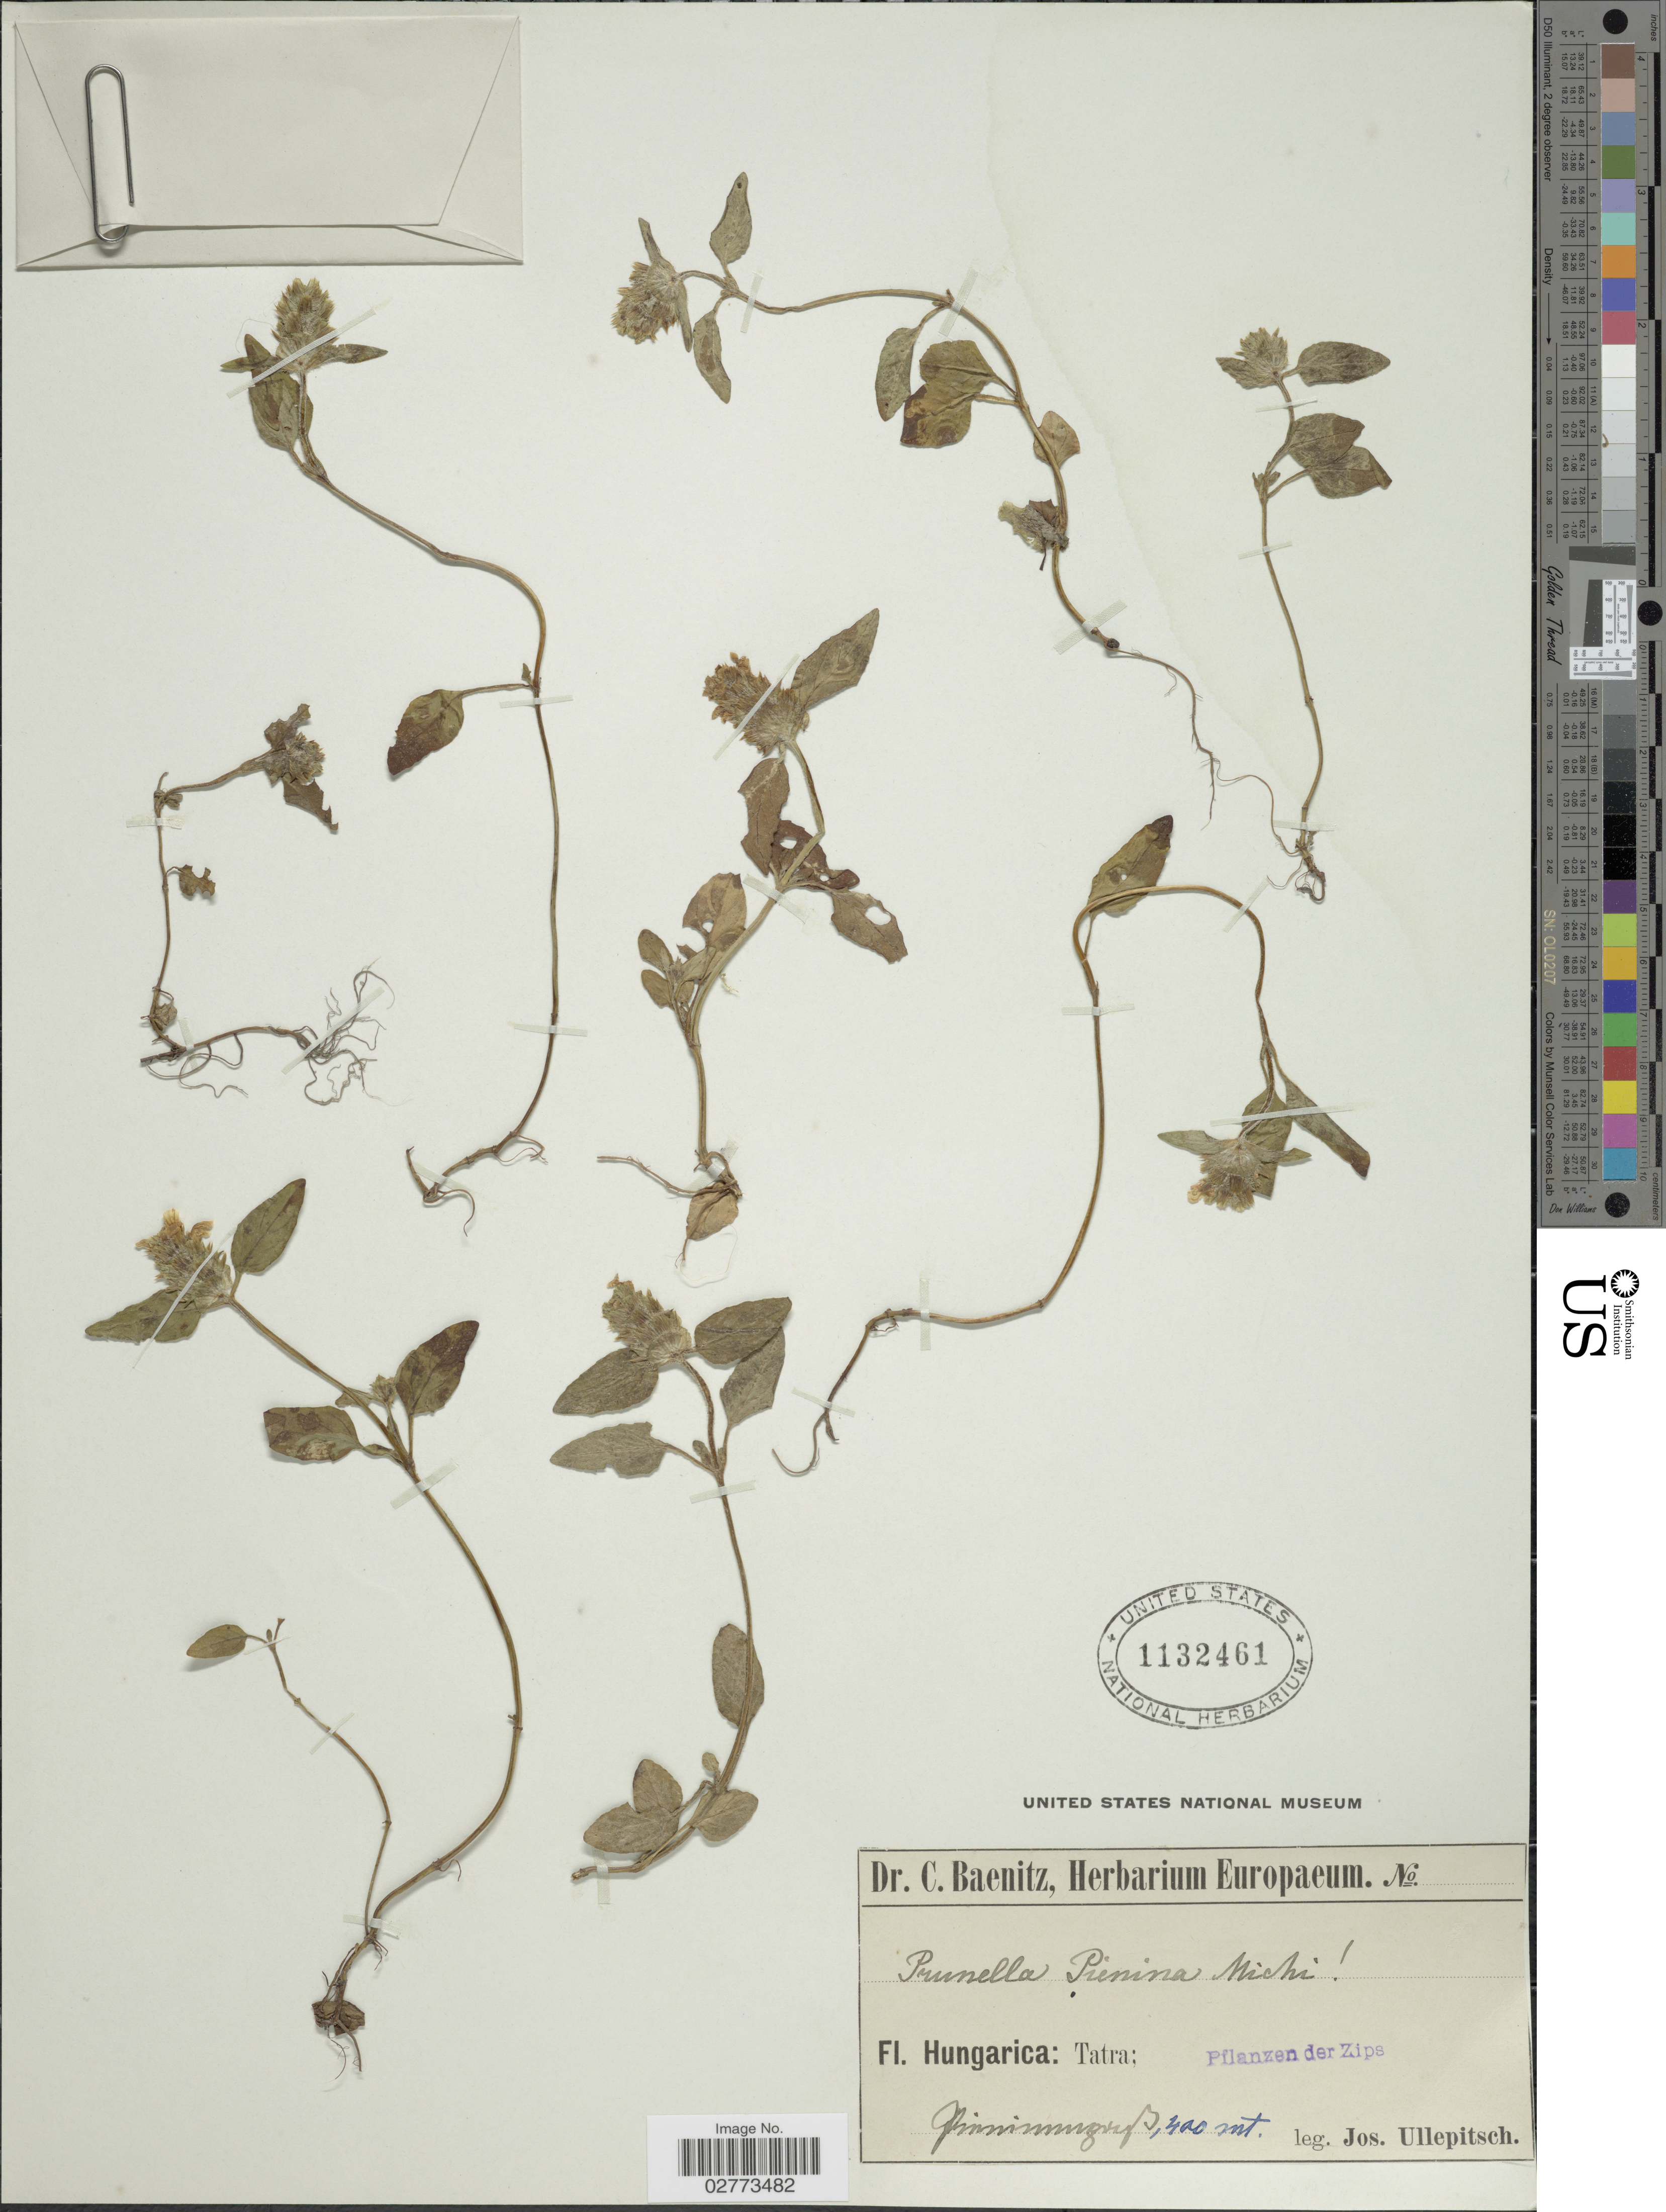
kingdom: Plantae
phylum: Tracheophyta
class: Magnoliopsida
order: Lamiales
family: Lamiaceae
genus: Prunella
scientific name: Prunella pienina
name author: Ullep.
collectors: J. Ullepitsch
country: Hungary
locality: Hungarica: Tatra; Pflanzen der Zips, Pinninenpass.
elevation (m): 400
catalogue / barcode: US 1132461